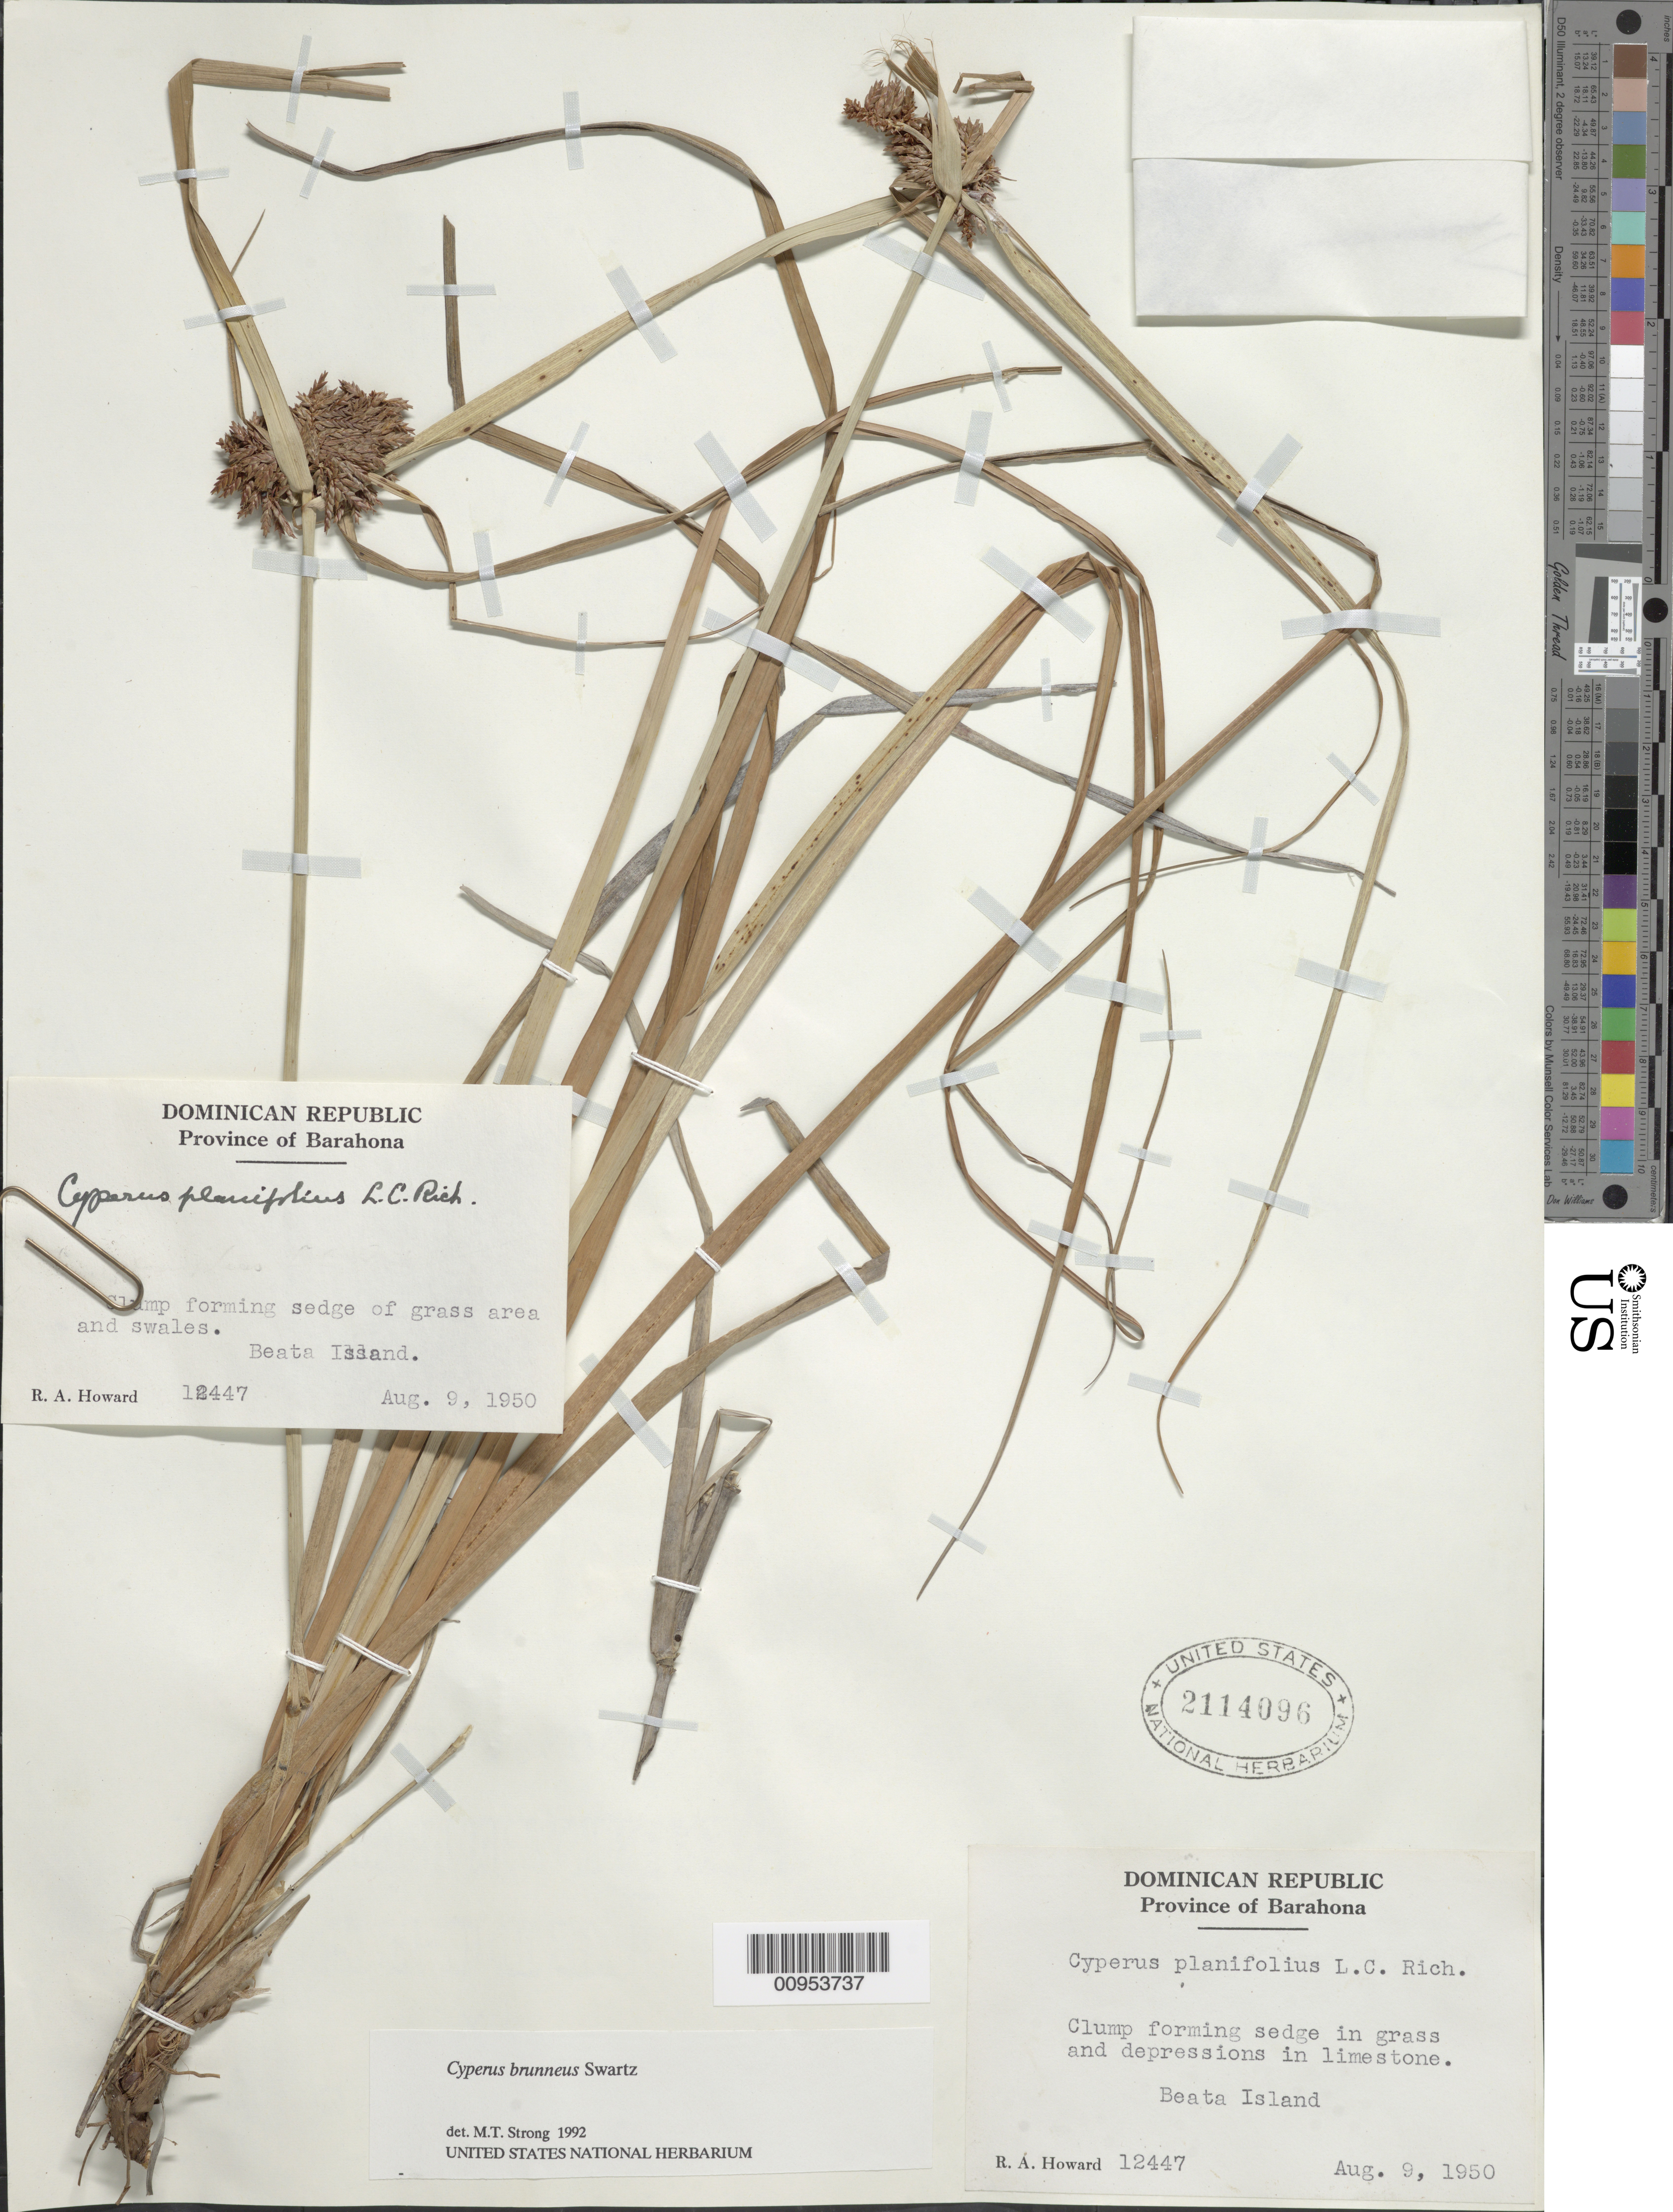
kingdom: Plantae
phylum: Tracheophyta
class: Liliopsida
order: Poales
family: Cyperaceae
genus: Cyperus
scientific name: Cyperus brunneus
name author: Sw.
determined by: Strong, M. T., (US), Smithsonian Institution - National Museum of Natural History (UNITED STATES)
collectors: R. A. Howard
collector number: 12447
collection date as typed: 09 Aug 1950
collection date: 1950-08-09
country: Dominican Republic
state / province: Barahona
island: Baeta Island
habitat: In grass and depressions in limestones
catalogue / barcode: US 2114096